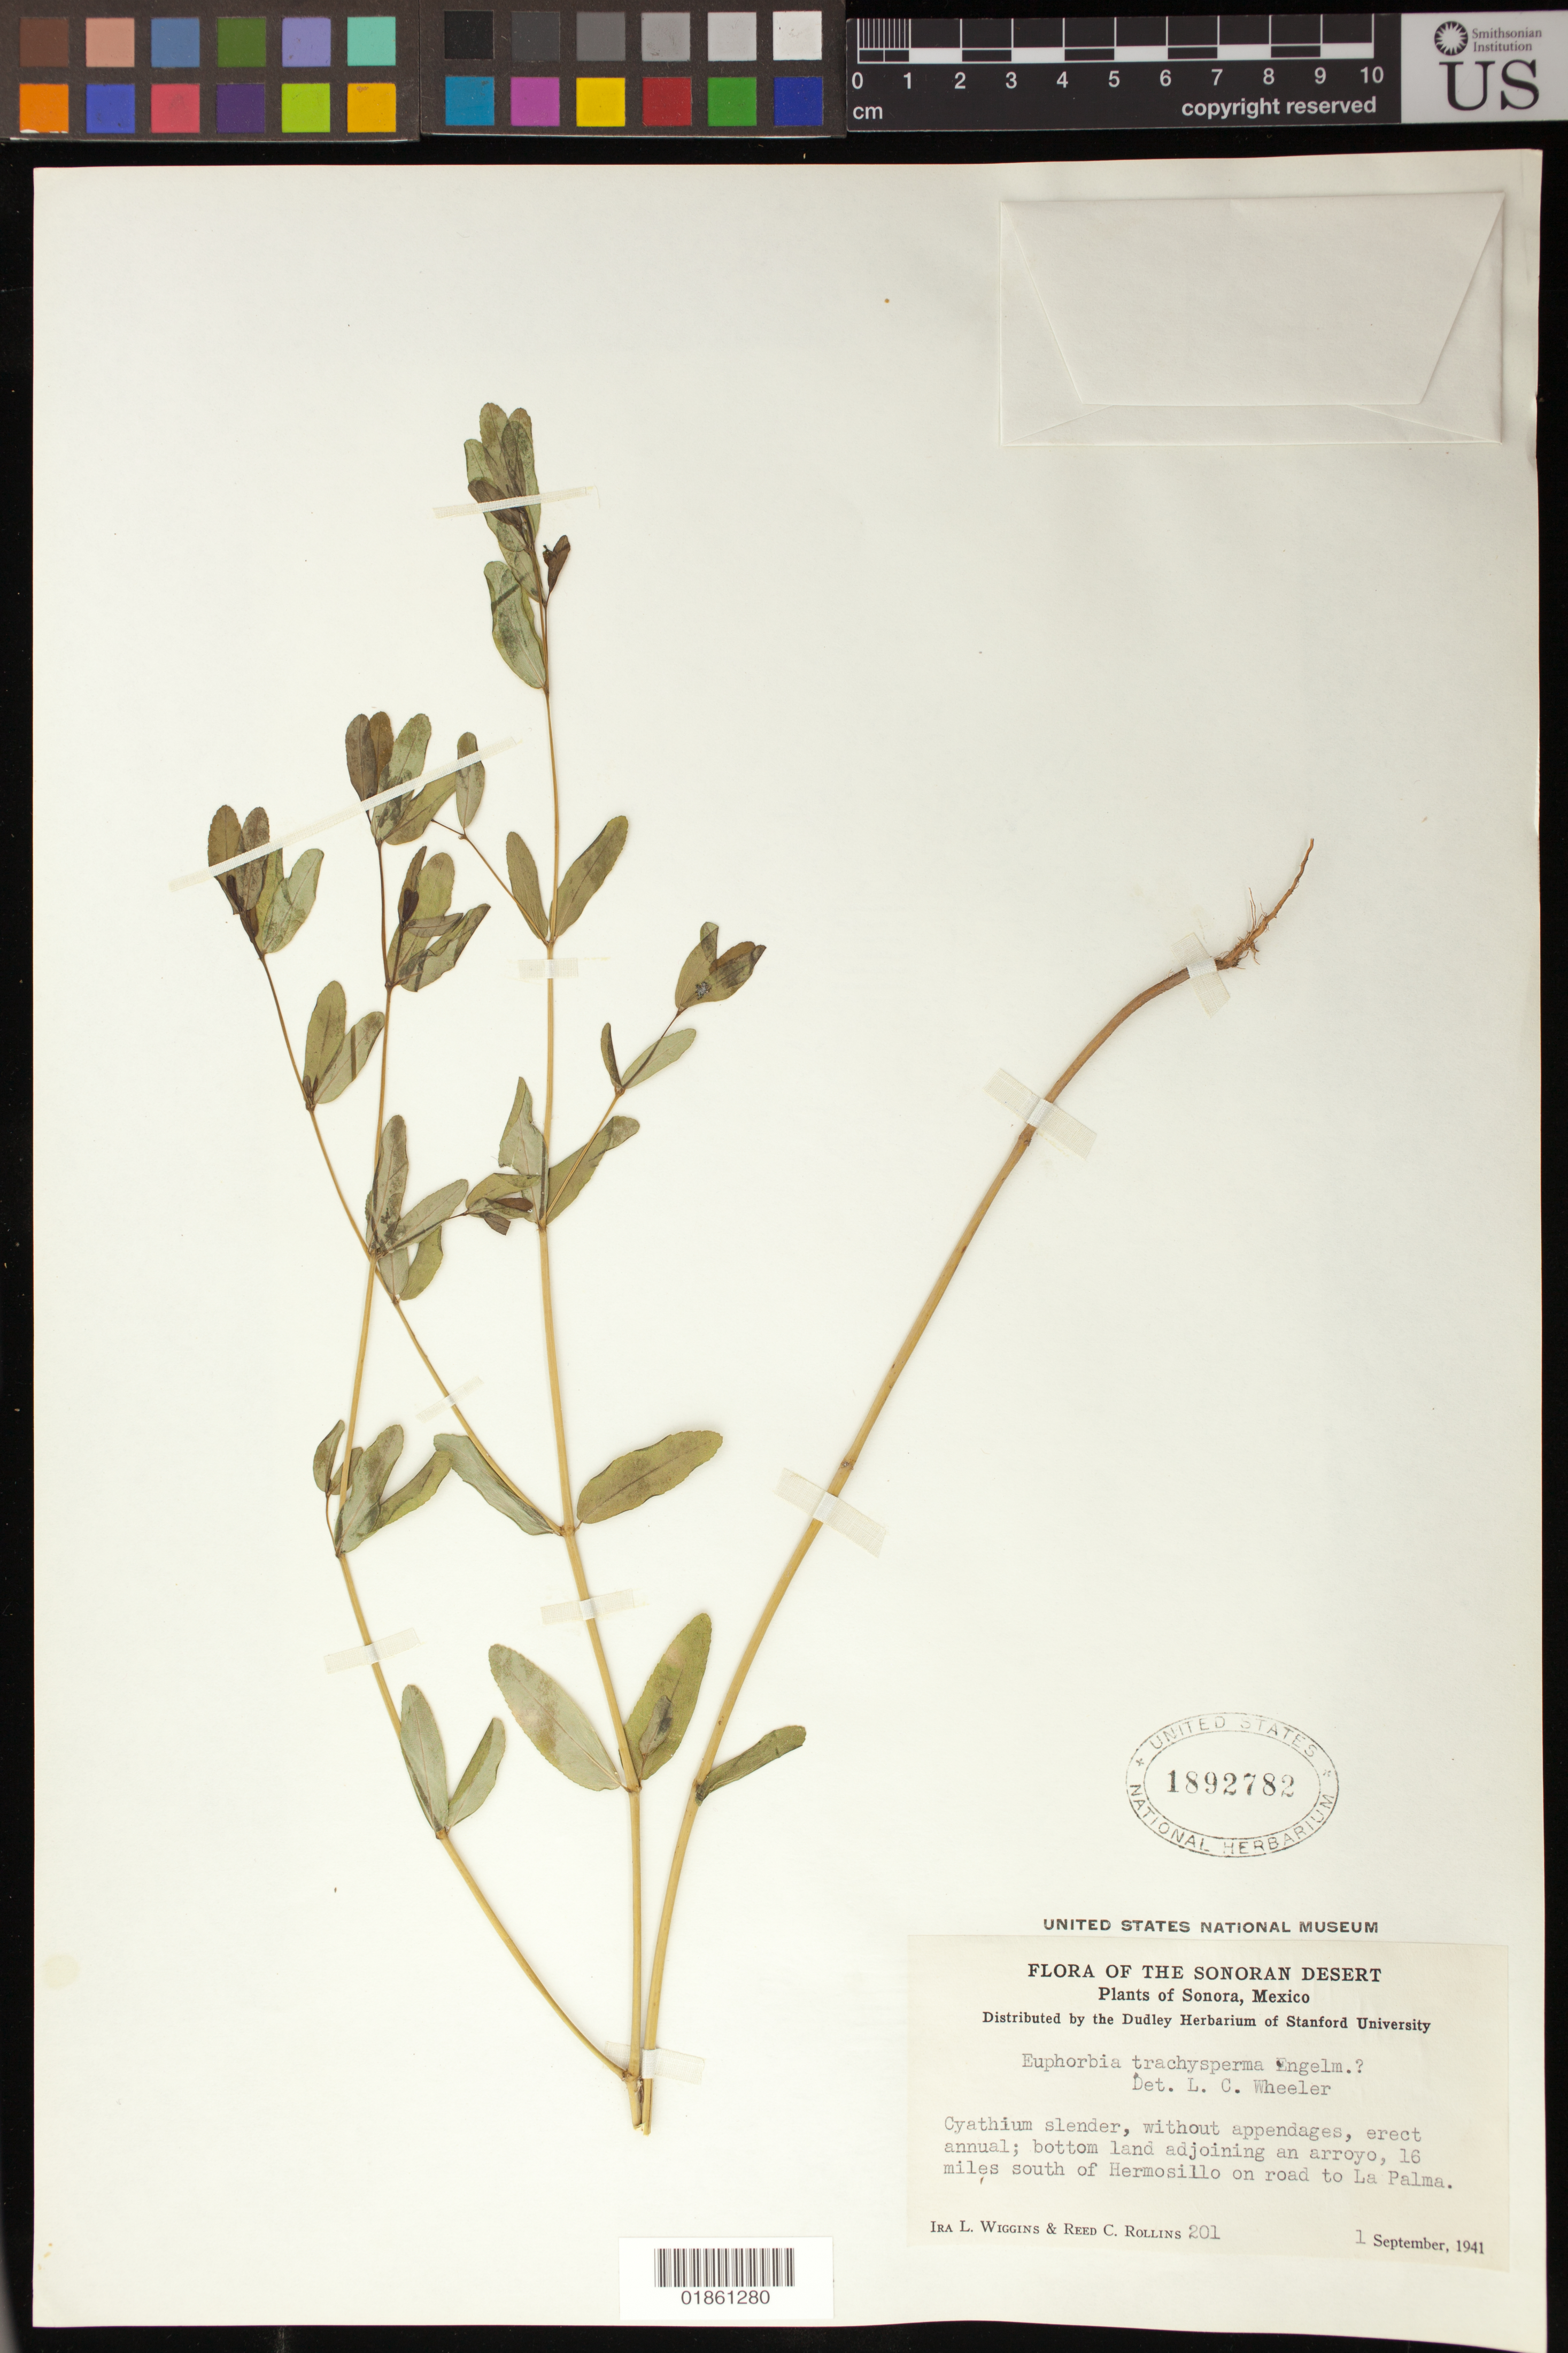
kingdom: Plantae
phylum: Tracheophyta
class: Magnoliopsida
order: Malpighiales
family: Euphorbiaceae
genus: Euphorbia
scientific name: Euphorbia trachysperma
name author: Engelm. in Emory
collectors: I. L. Wiggins & R. C. Rollins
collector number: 201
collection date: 1941-09-01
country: Mexico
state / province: Sonora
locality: Bottom land adjoining an arroyo, 16 miles south of Hermosillo on road to La Palma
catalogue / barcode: US 1892782